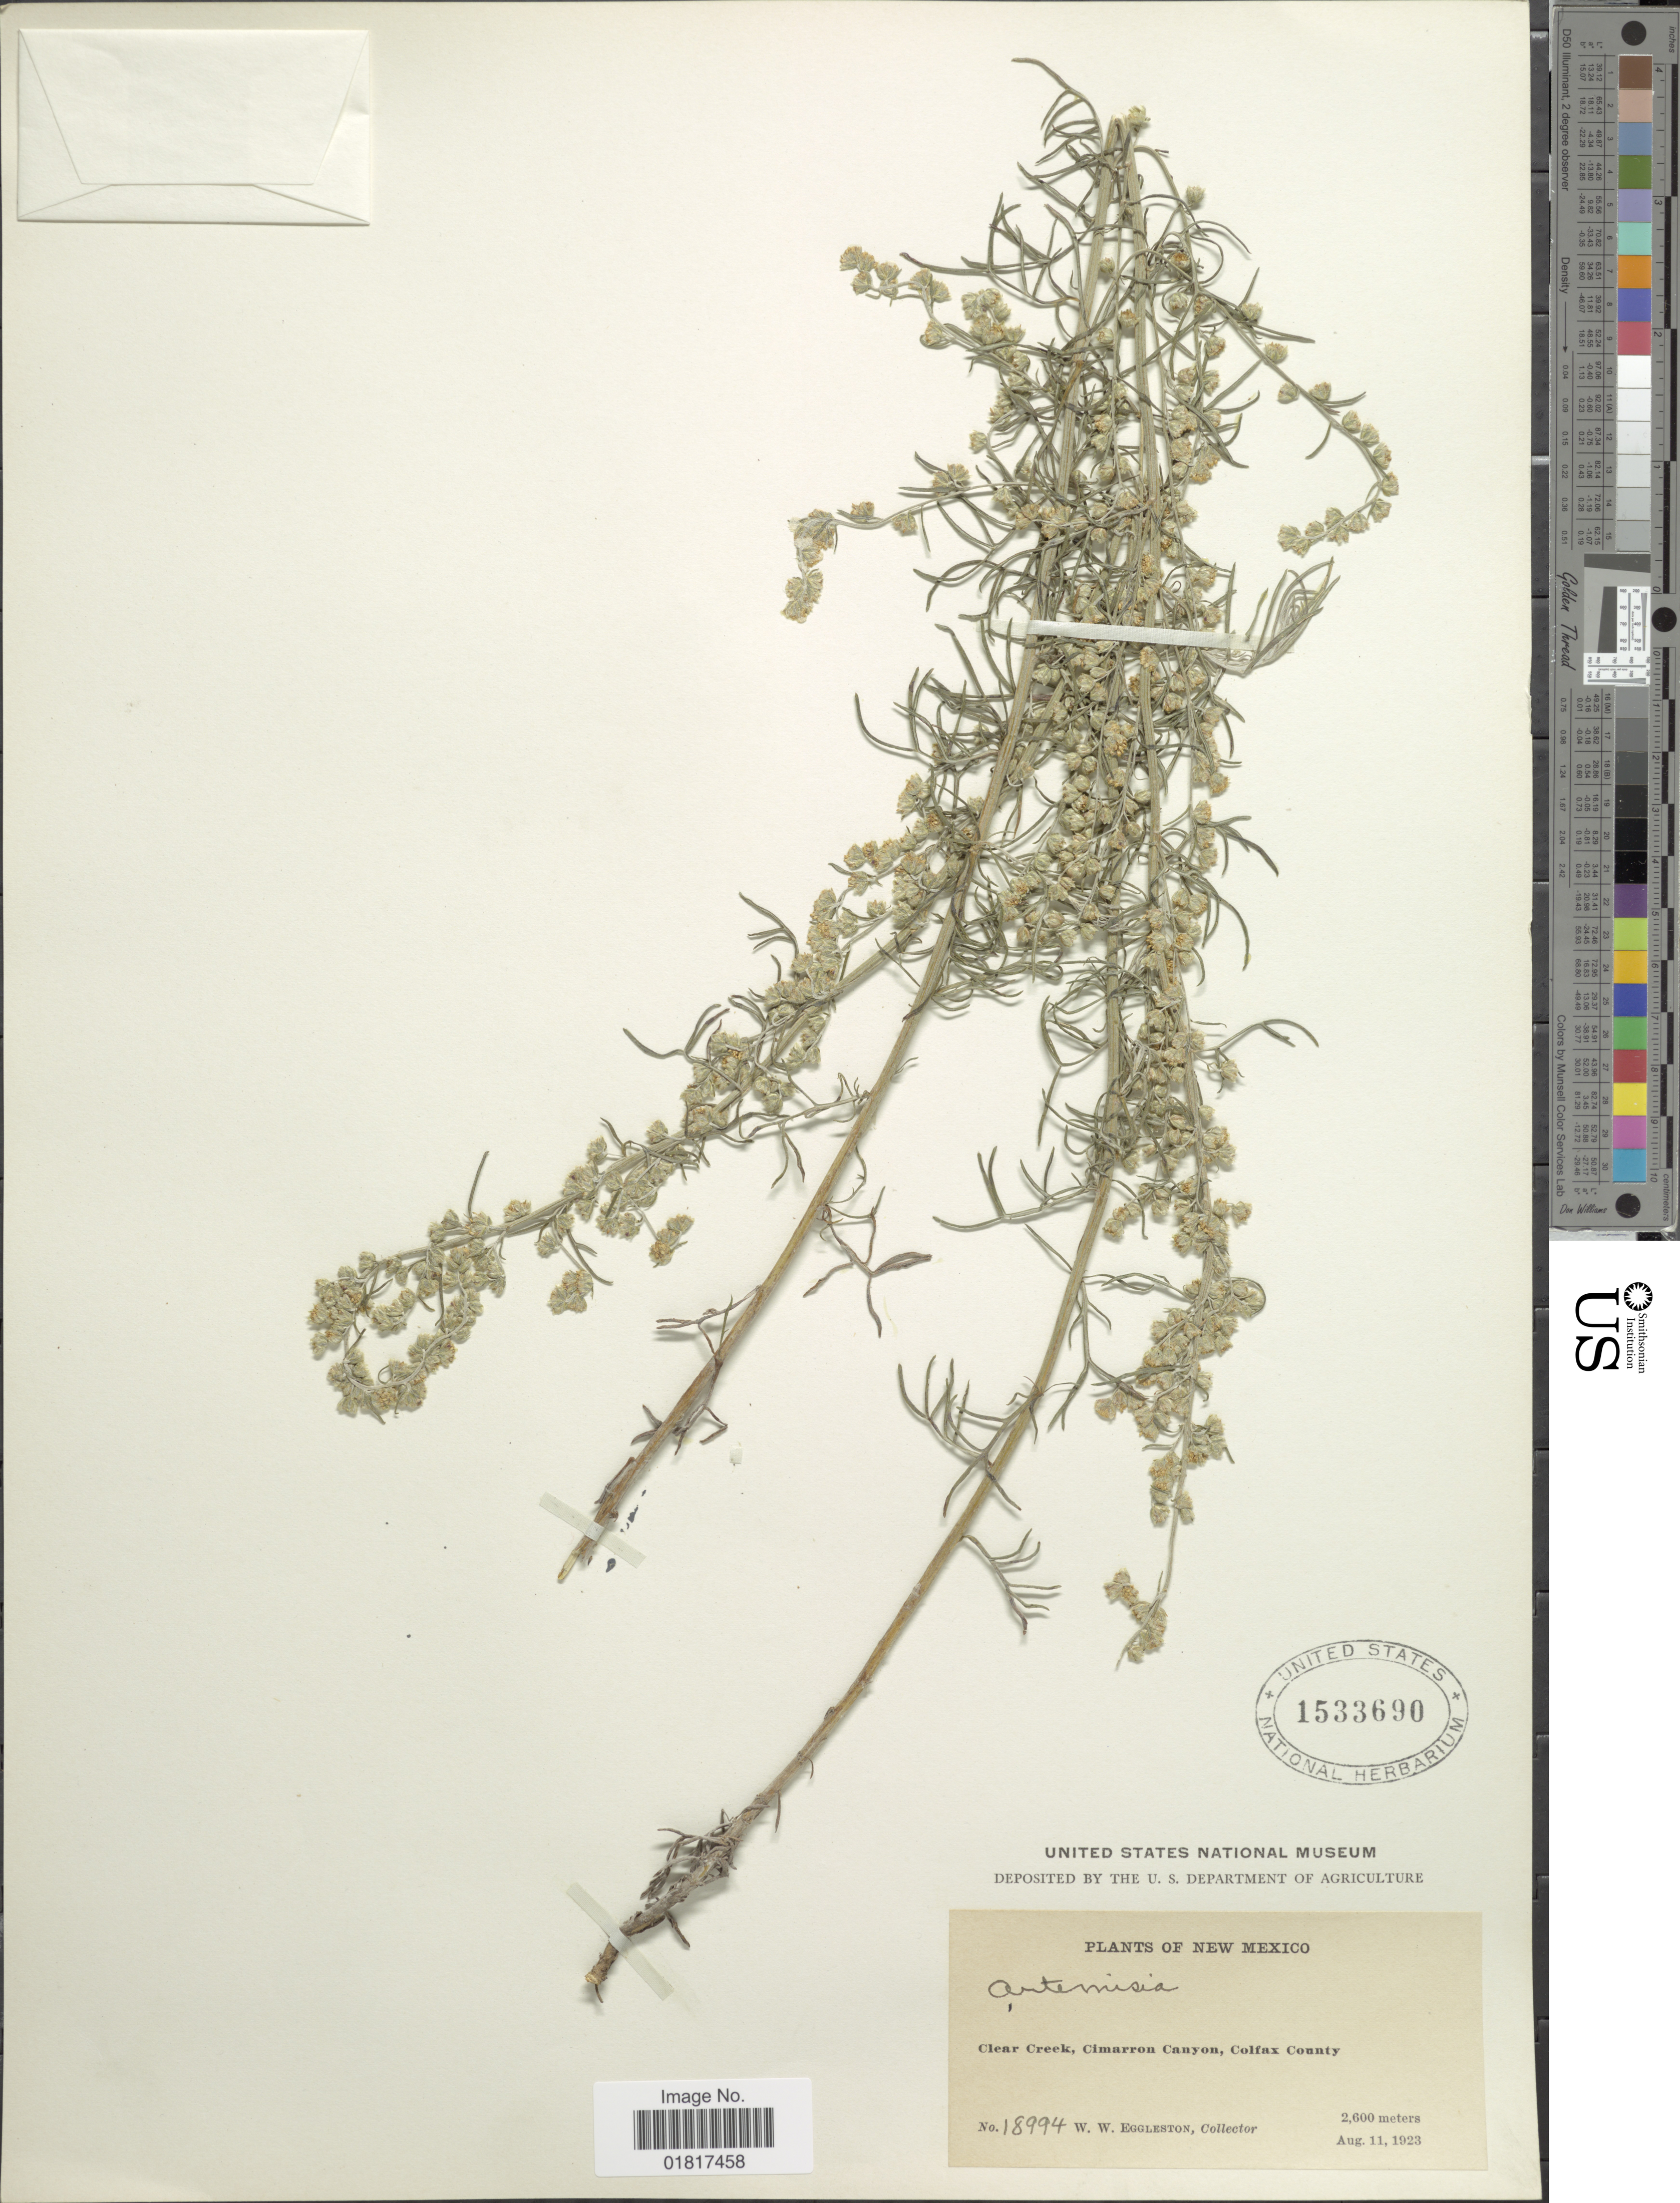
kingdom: Plantae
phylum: Tracheophyta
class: Magnoliopsida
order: Asterales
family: Asteraceae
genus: Artemisia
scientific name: Artemisia sp.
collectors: W. W. Eggleston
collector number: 18994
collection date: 1923-08-11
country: United States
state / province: New Mexico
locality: Clear Creek, Cimarron Canyon, Colfax County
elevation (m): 2600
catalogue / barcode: US 1533690